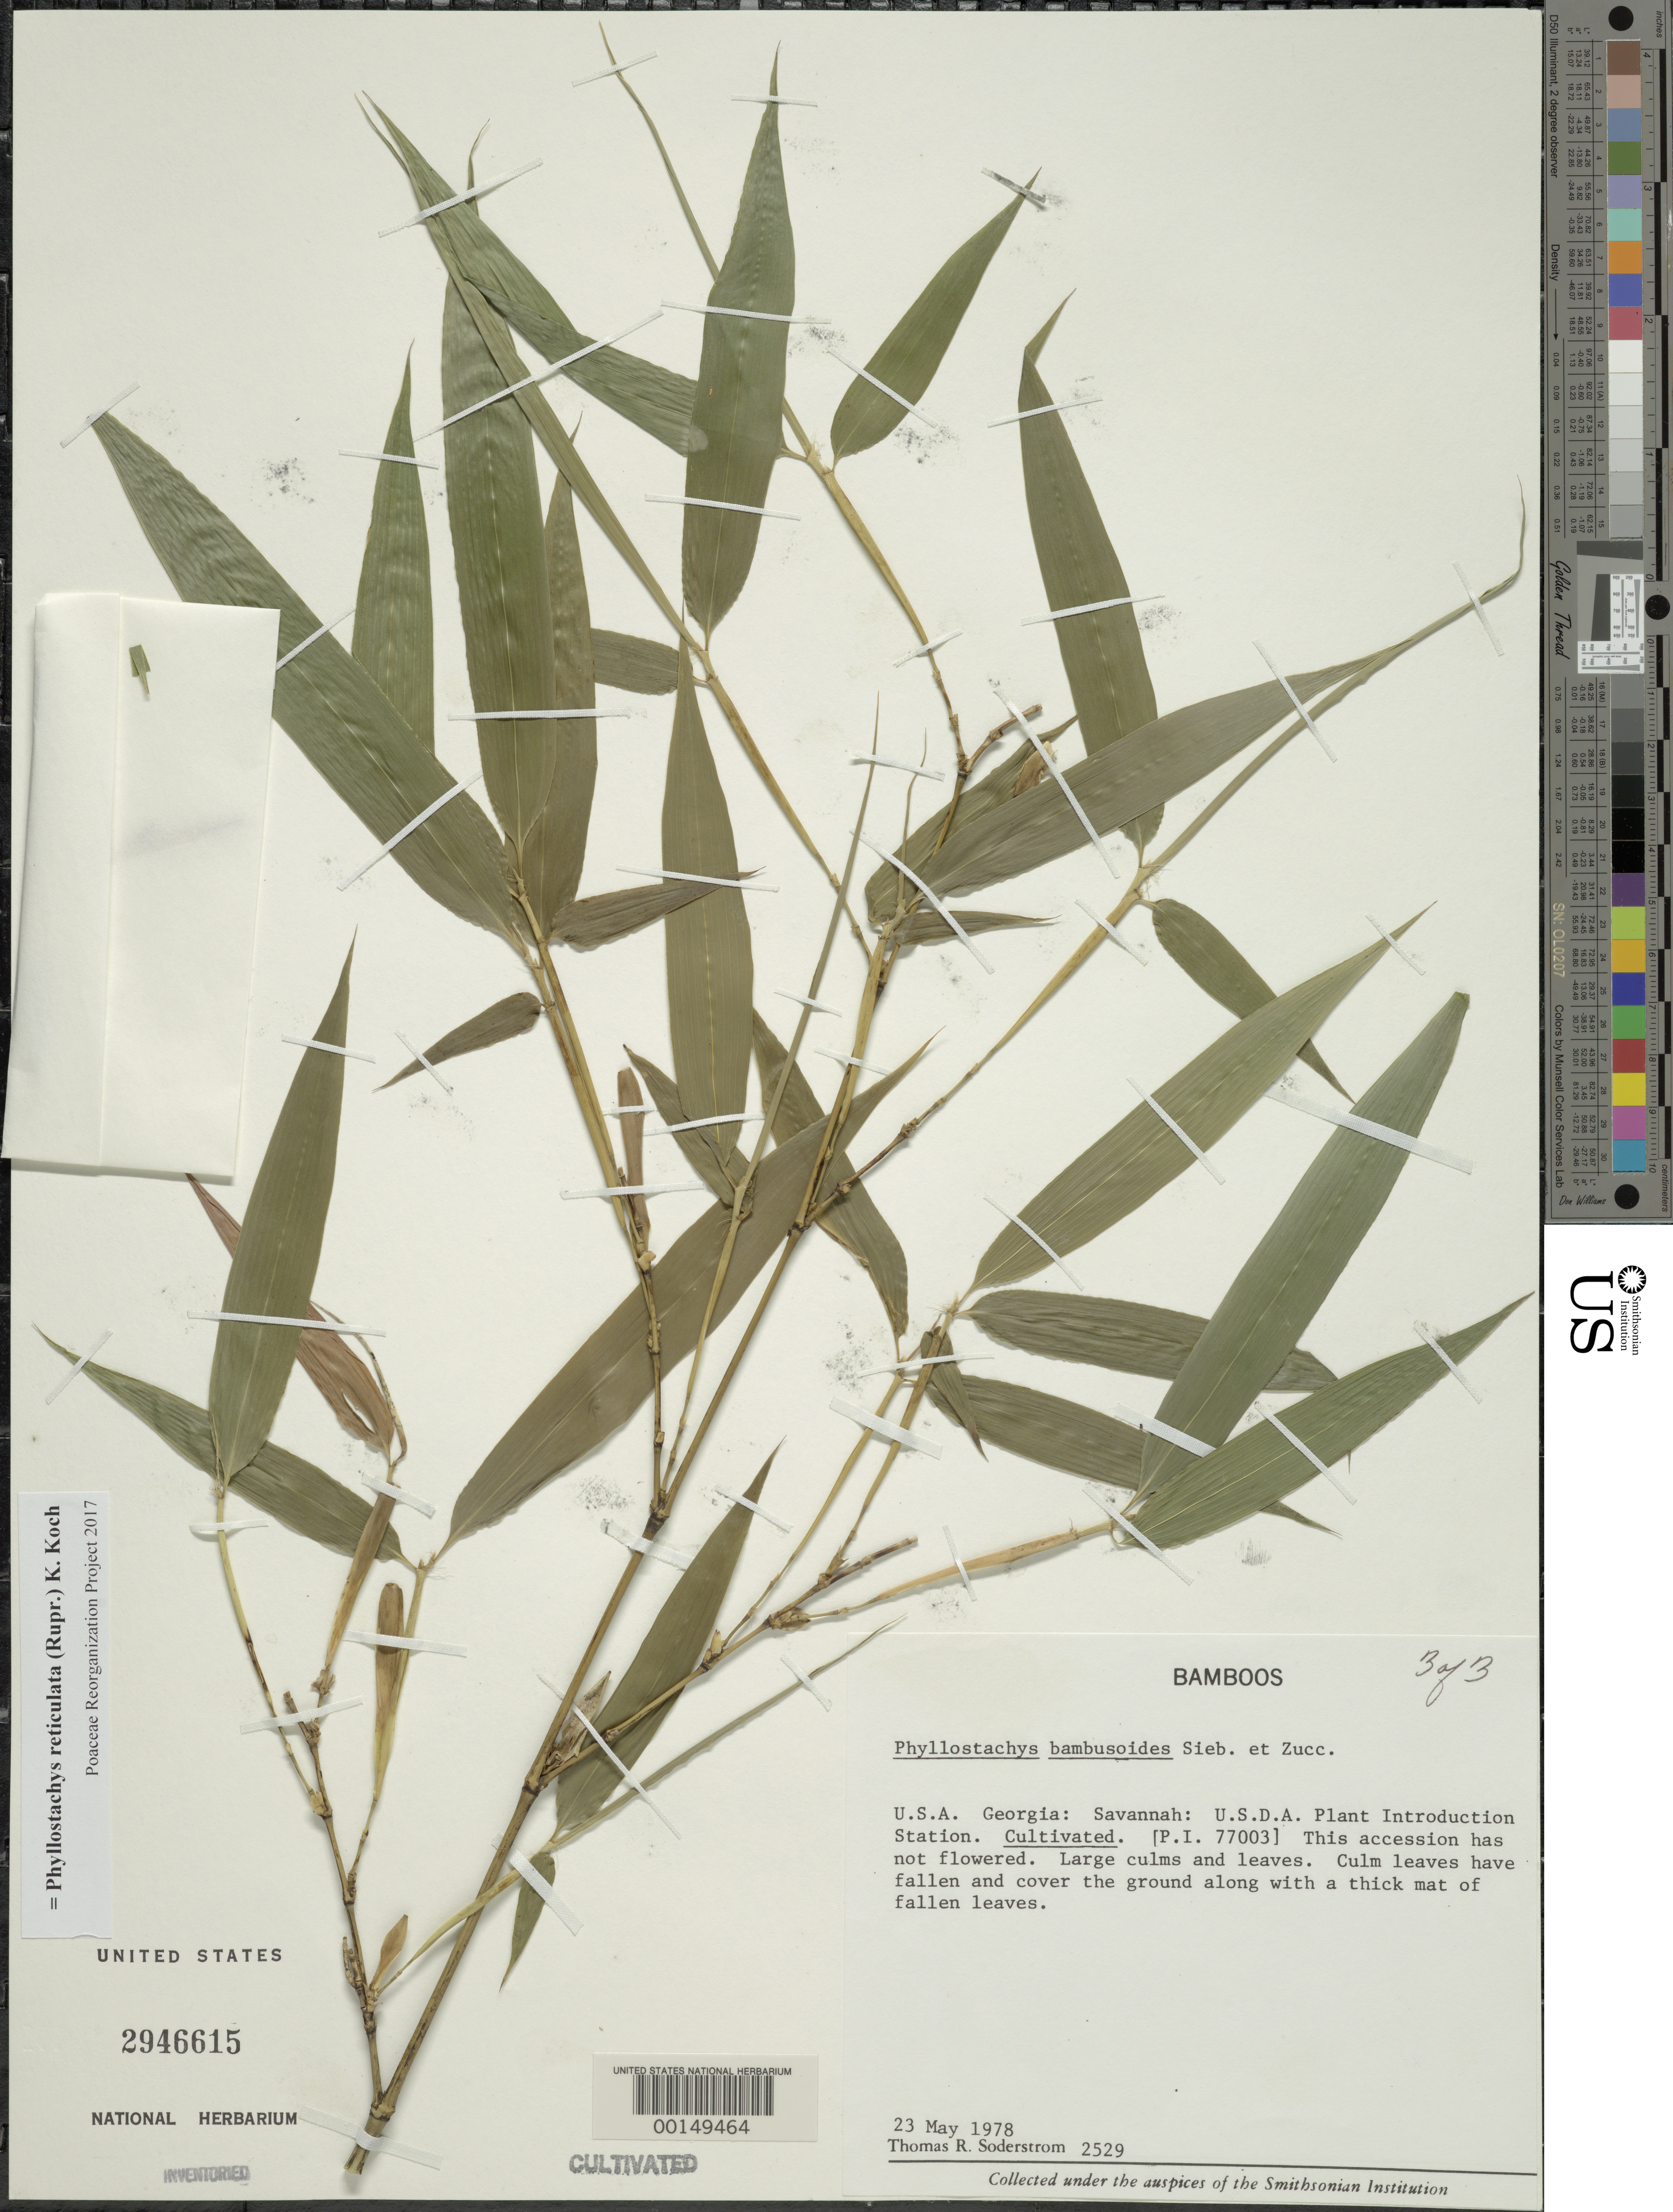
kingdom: Plantae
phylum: Tracheophyta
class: Liliopsida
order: Poales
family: Poaceae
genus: Phyllostachys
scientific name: Phyllostachys reticulata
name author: (Rupr.) K. Koch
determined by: Poaceae Reorganization Project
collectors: T. R. Soderstrom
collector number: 2529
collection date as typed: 23 May 1978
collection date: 1978-05-23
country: United States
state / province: Georgia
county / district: Chatham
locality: Savannah, usda p.i. station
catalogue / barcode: US 2946615